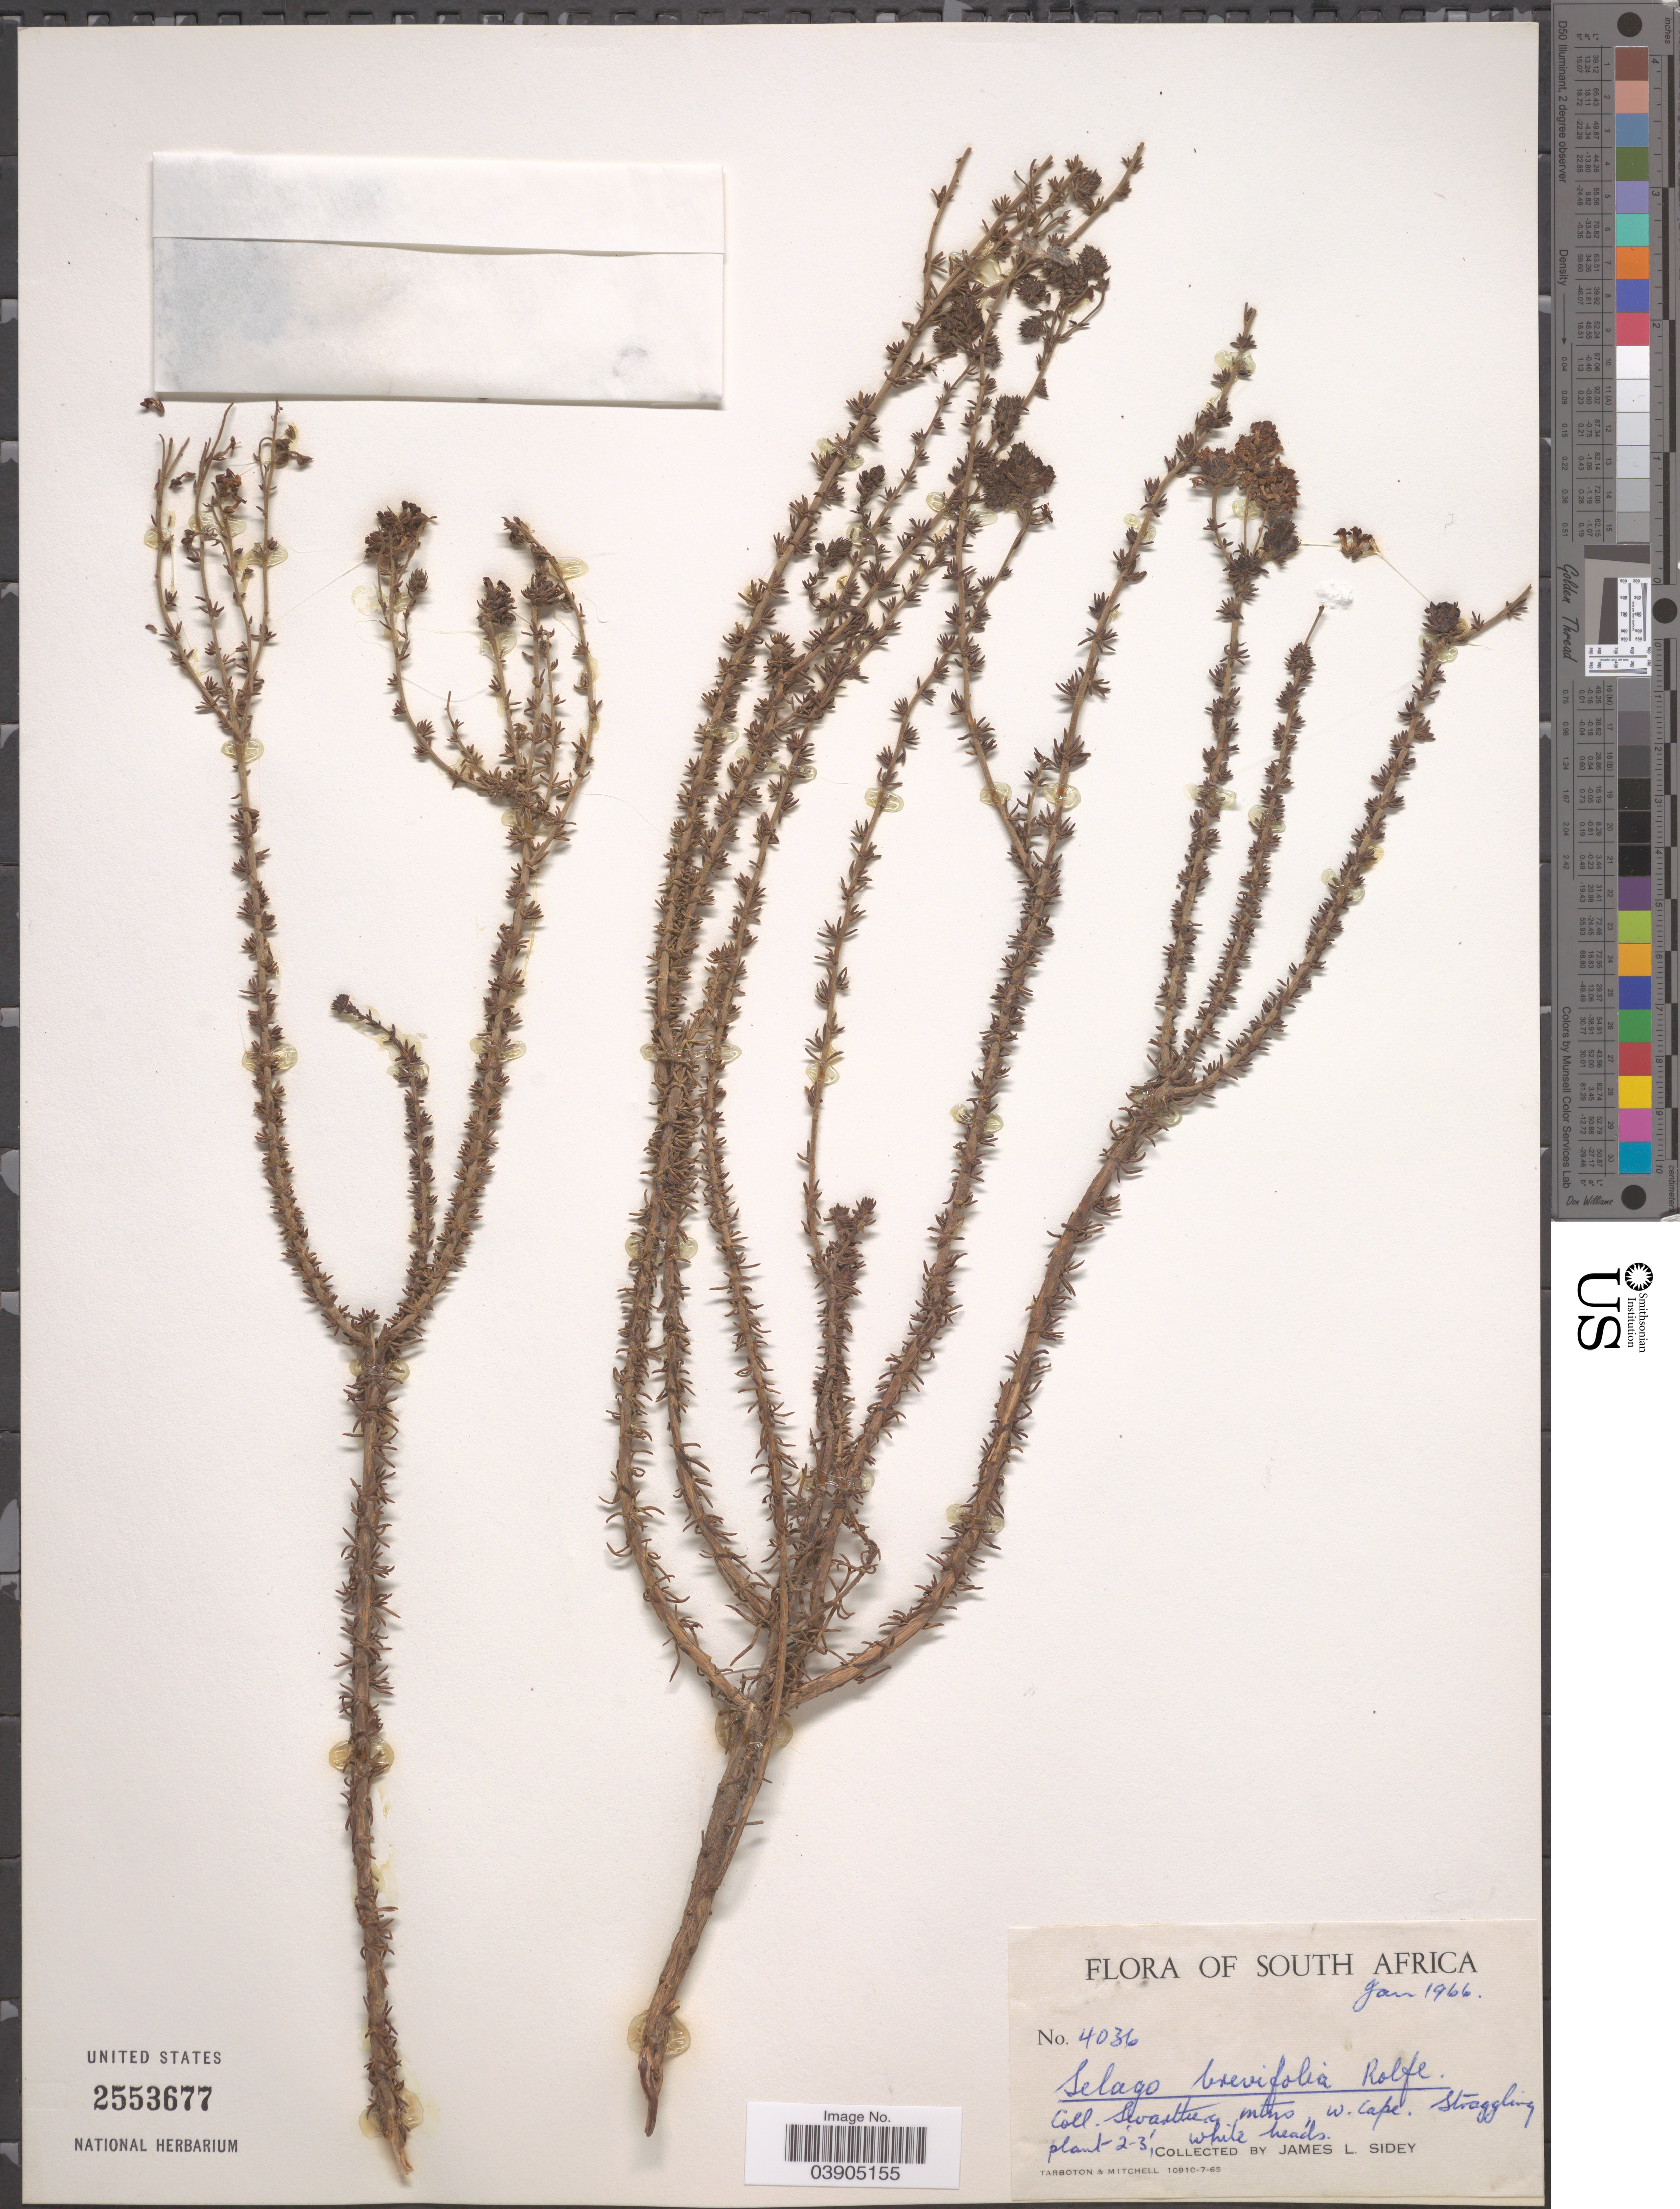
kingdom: Plantae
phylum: Tracheophyta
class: Magnoliopsida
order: Lamiales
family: Scrophulariaceae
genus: Selago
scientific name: Selago brevifolia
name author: Rolfe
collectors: J. L. Sidey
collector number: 4036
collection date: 1966-01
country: South Africa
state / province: Western Cape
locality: Swartberg Mtns, W. Cape.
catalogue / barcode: US 2553677